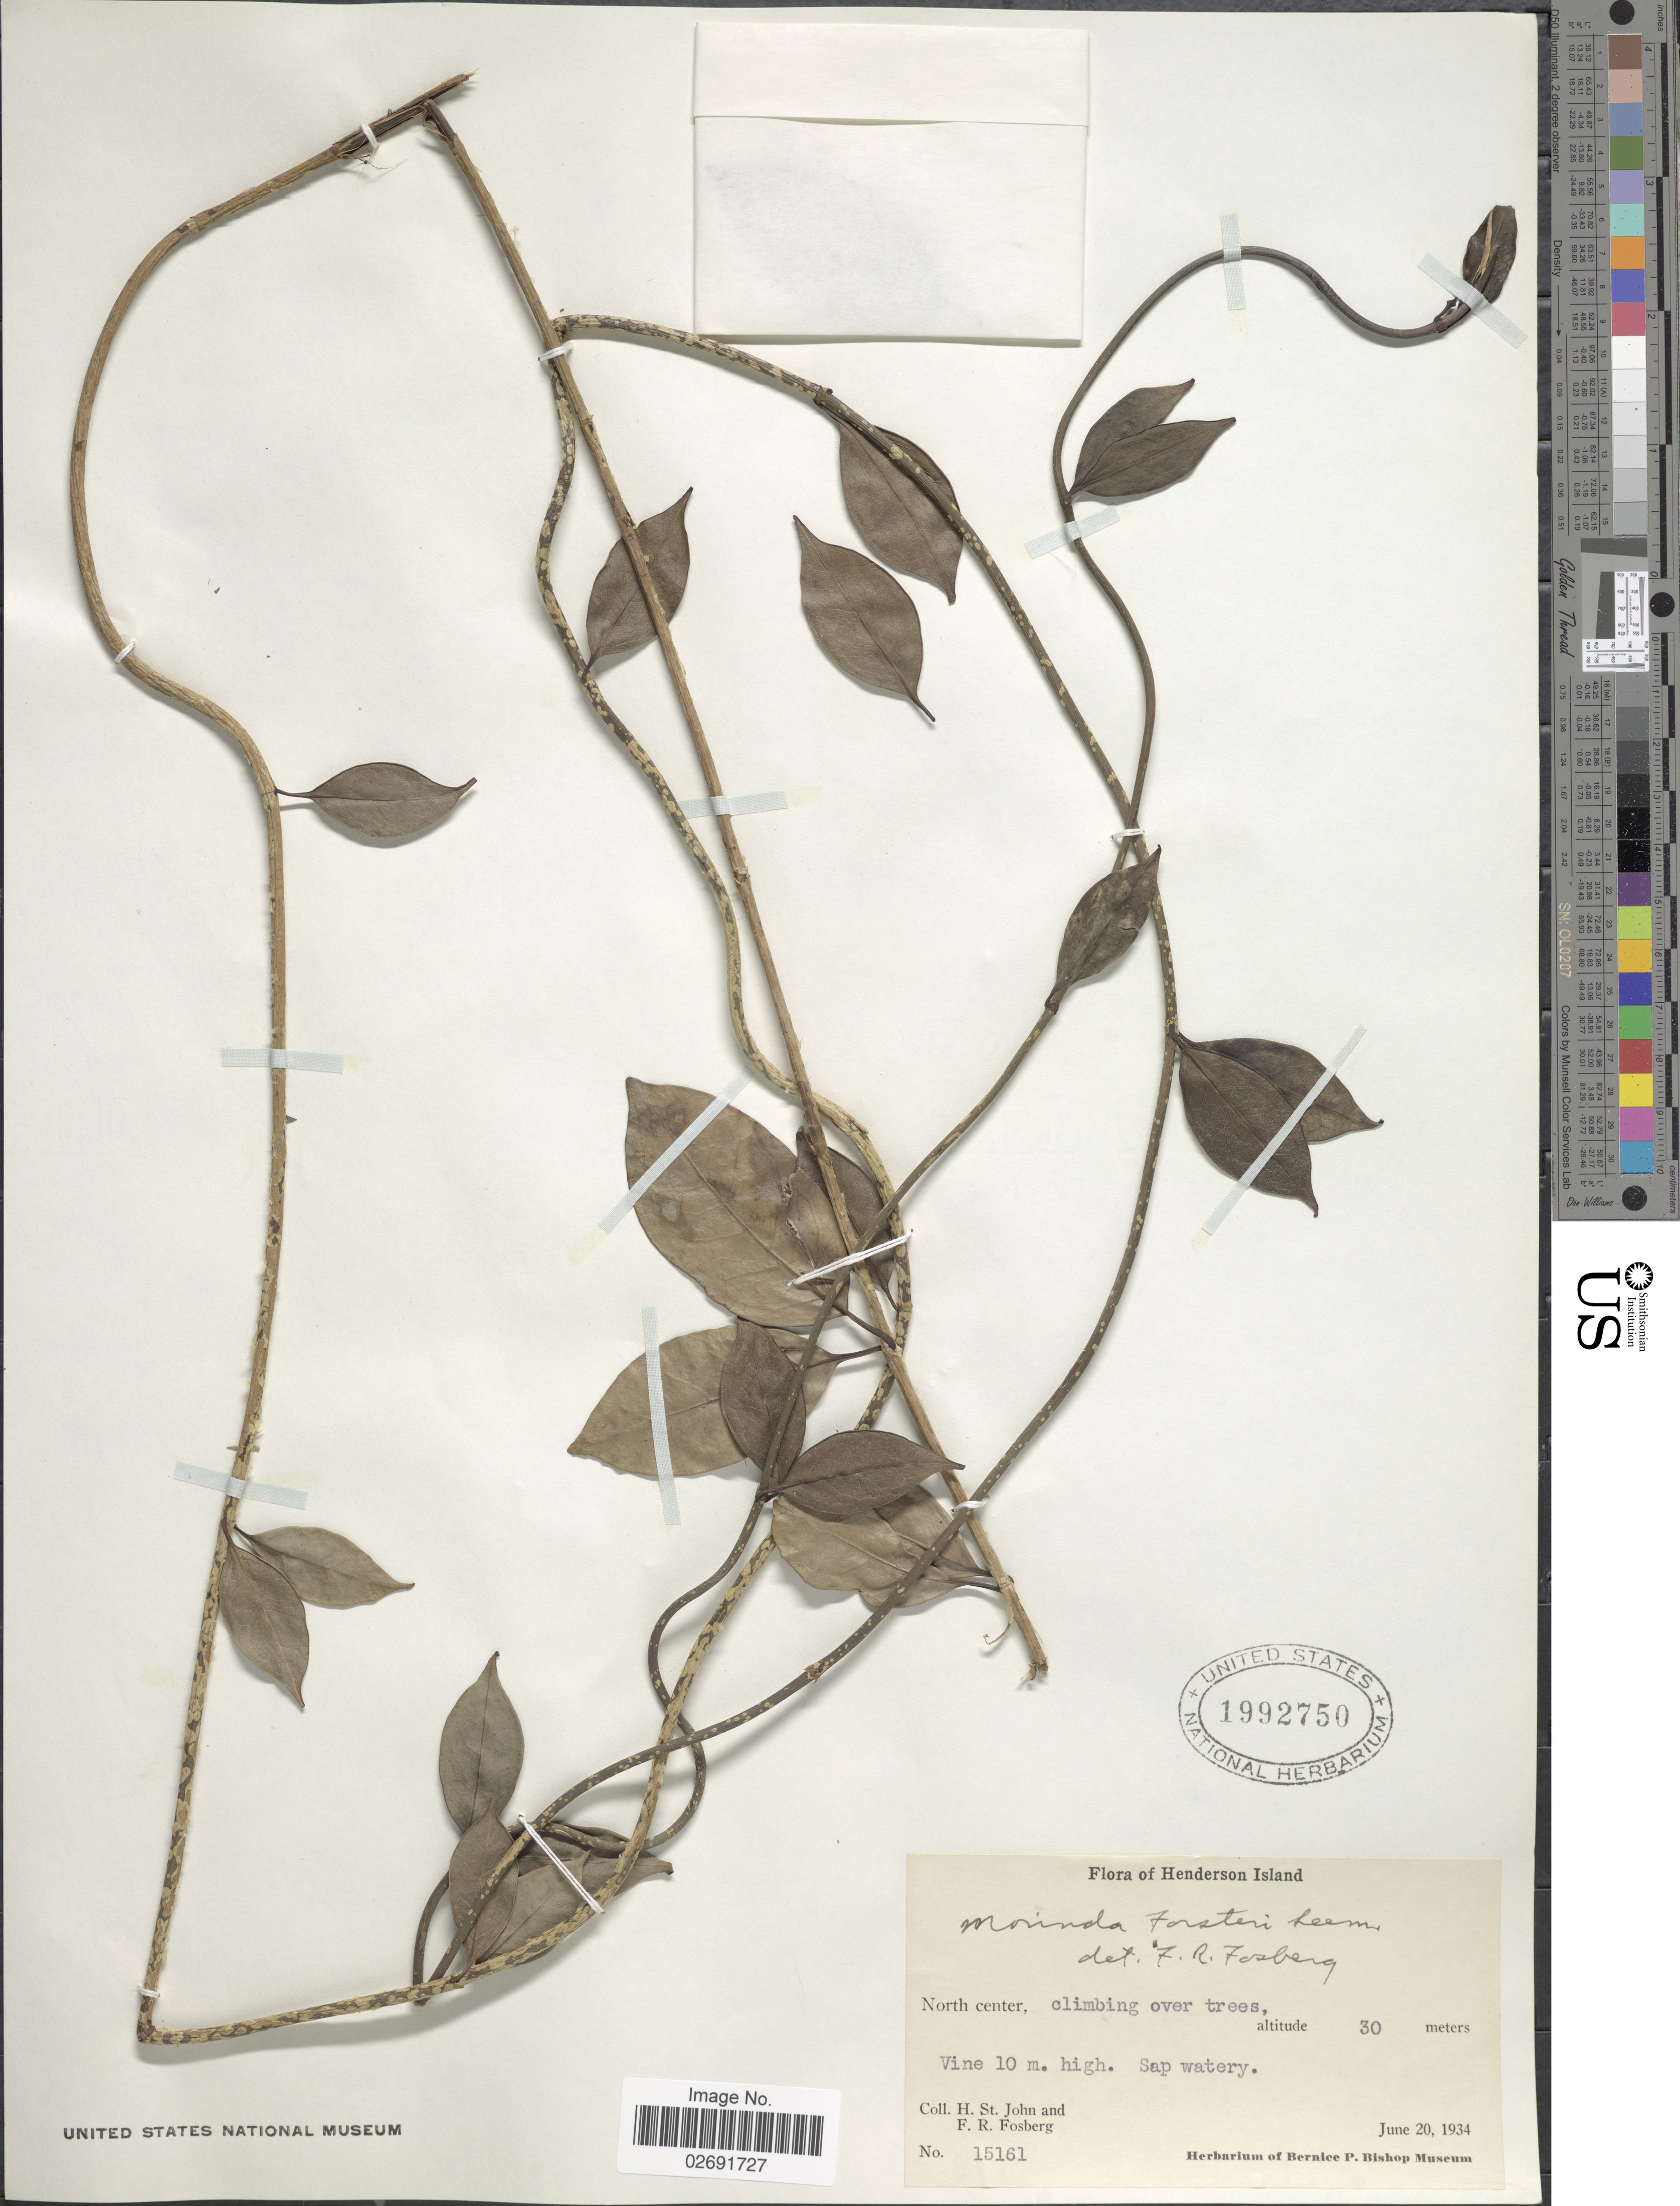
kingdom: Plantae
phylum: Tracheophyta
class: Magnoliopsida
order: Gentianales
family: Rubiaceae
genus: Gynochthodes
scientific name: Gynochthodes umbellata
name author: (L.) Razafim. & B. Bremer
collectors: H. St. John & F. R. Fosberg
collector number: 15161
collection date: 1934-06-20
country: Pitcairn Islands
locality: Henderson Island. North Center.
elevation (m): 30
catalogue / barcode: US 1992750